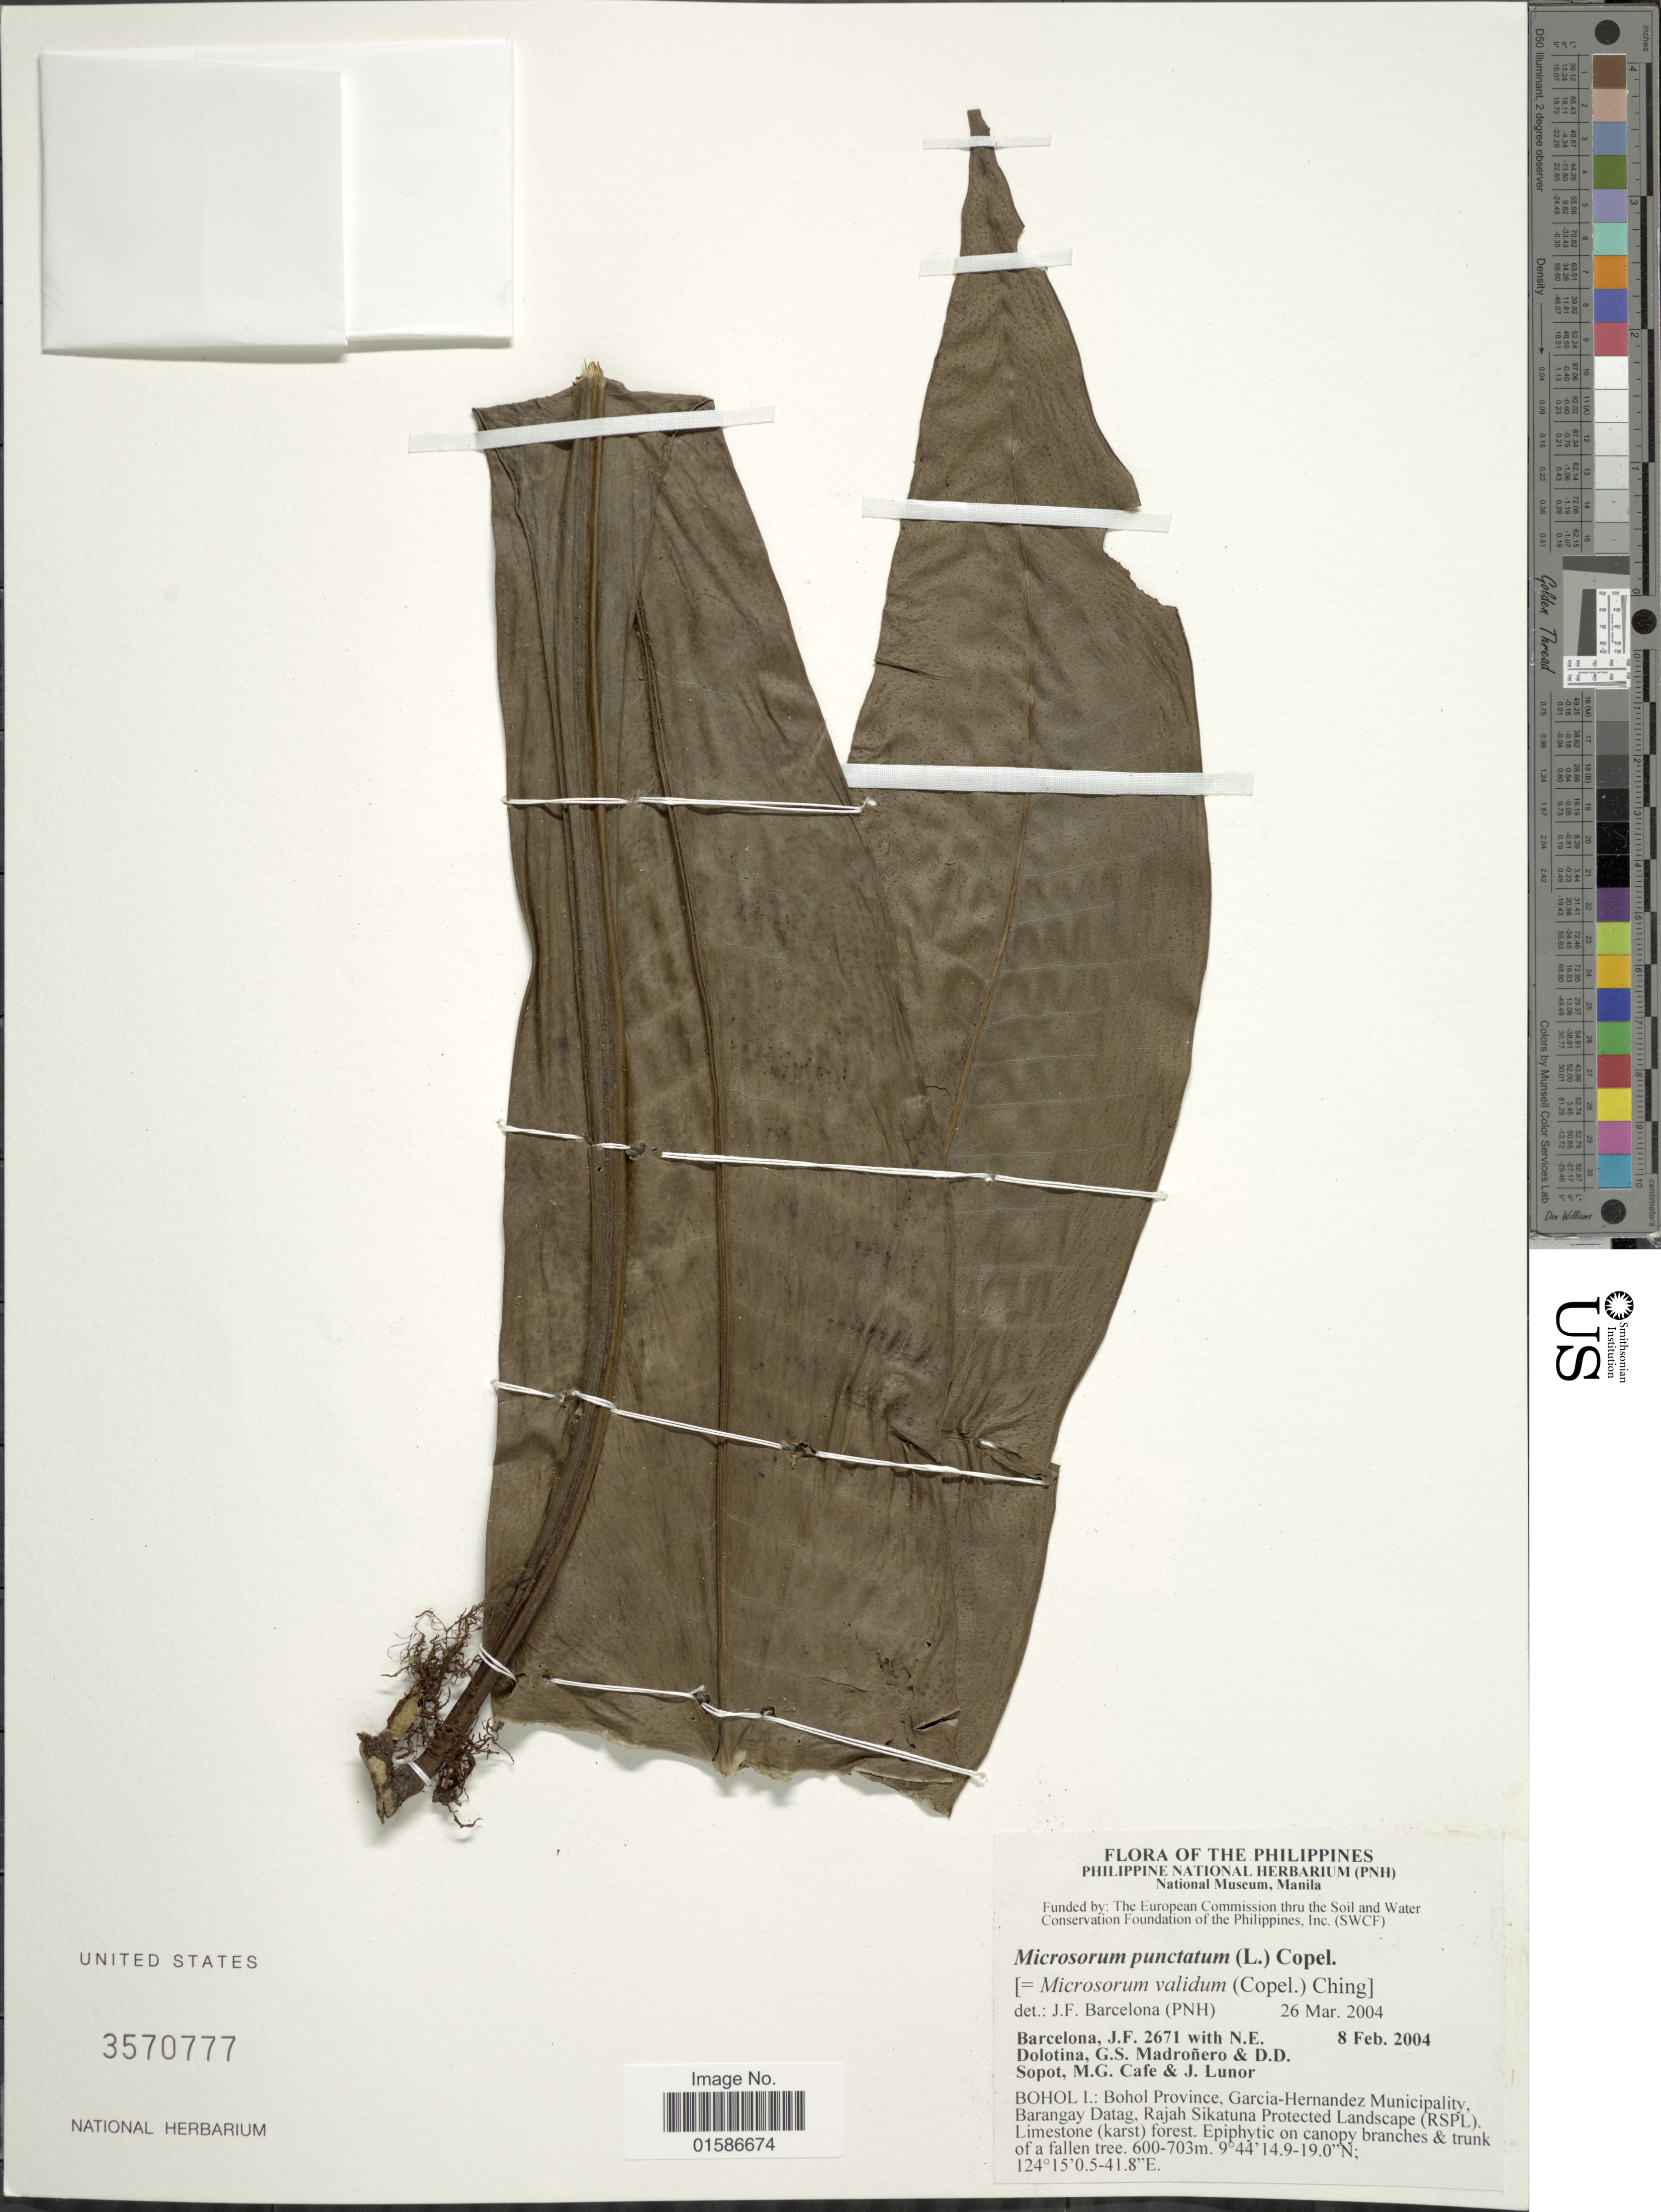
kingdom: Plantae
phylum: Tracheophyta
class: Polypodiopsida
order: Polypodiales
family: Polypodiaceae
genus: Microsorum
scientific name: Microsorum punctatum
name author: (L.) Copel.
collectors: J. F. Barcelona, N. Dolotina, G. Madroñero, D. Sopot & et al.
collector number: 2671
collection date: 2004-02-08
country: Philippines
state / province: Central Visayas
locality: Bohol I: Bohol province, Garcia-Hernandez Municipality, Barrangay Datag, Rahjah Sikatuna Protected Landscape (RSPL)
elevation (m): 600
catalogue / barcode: US 3570777